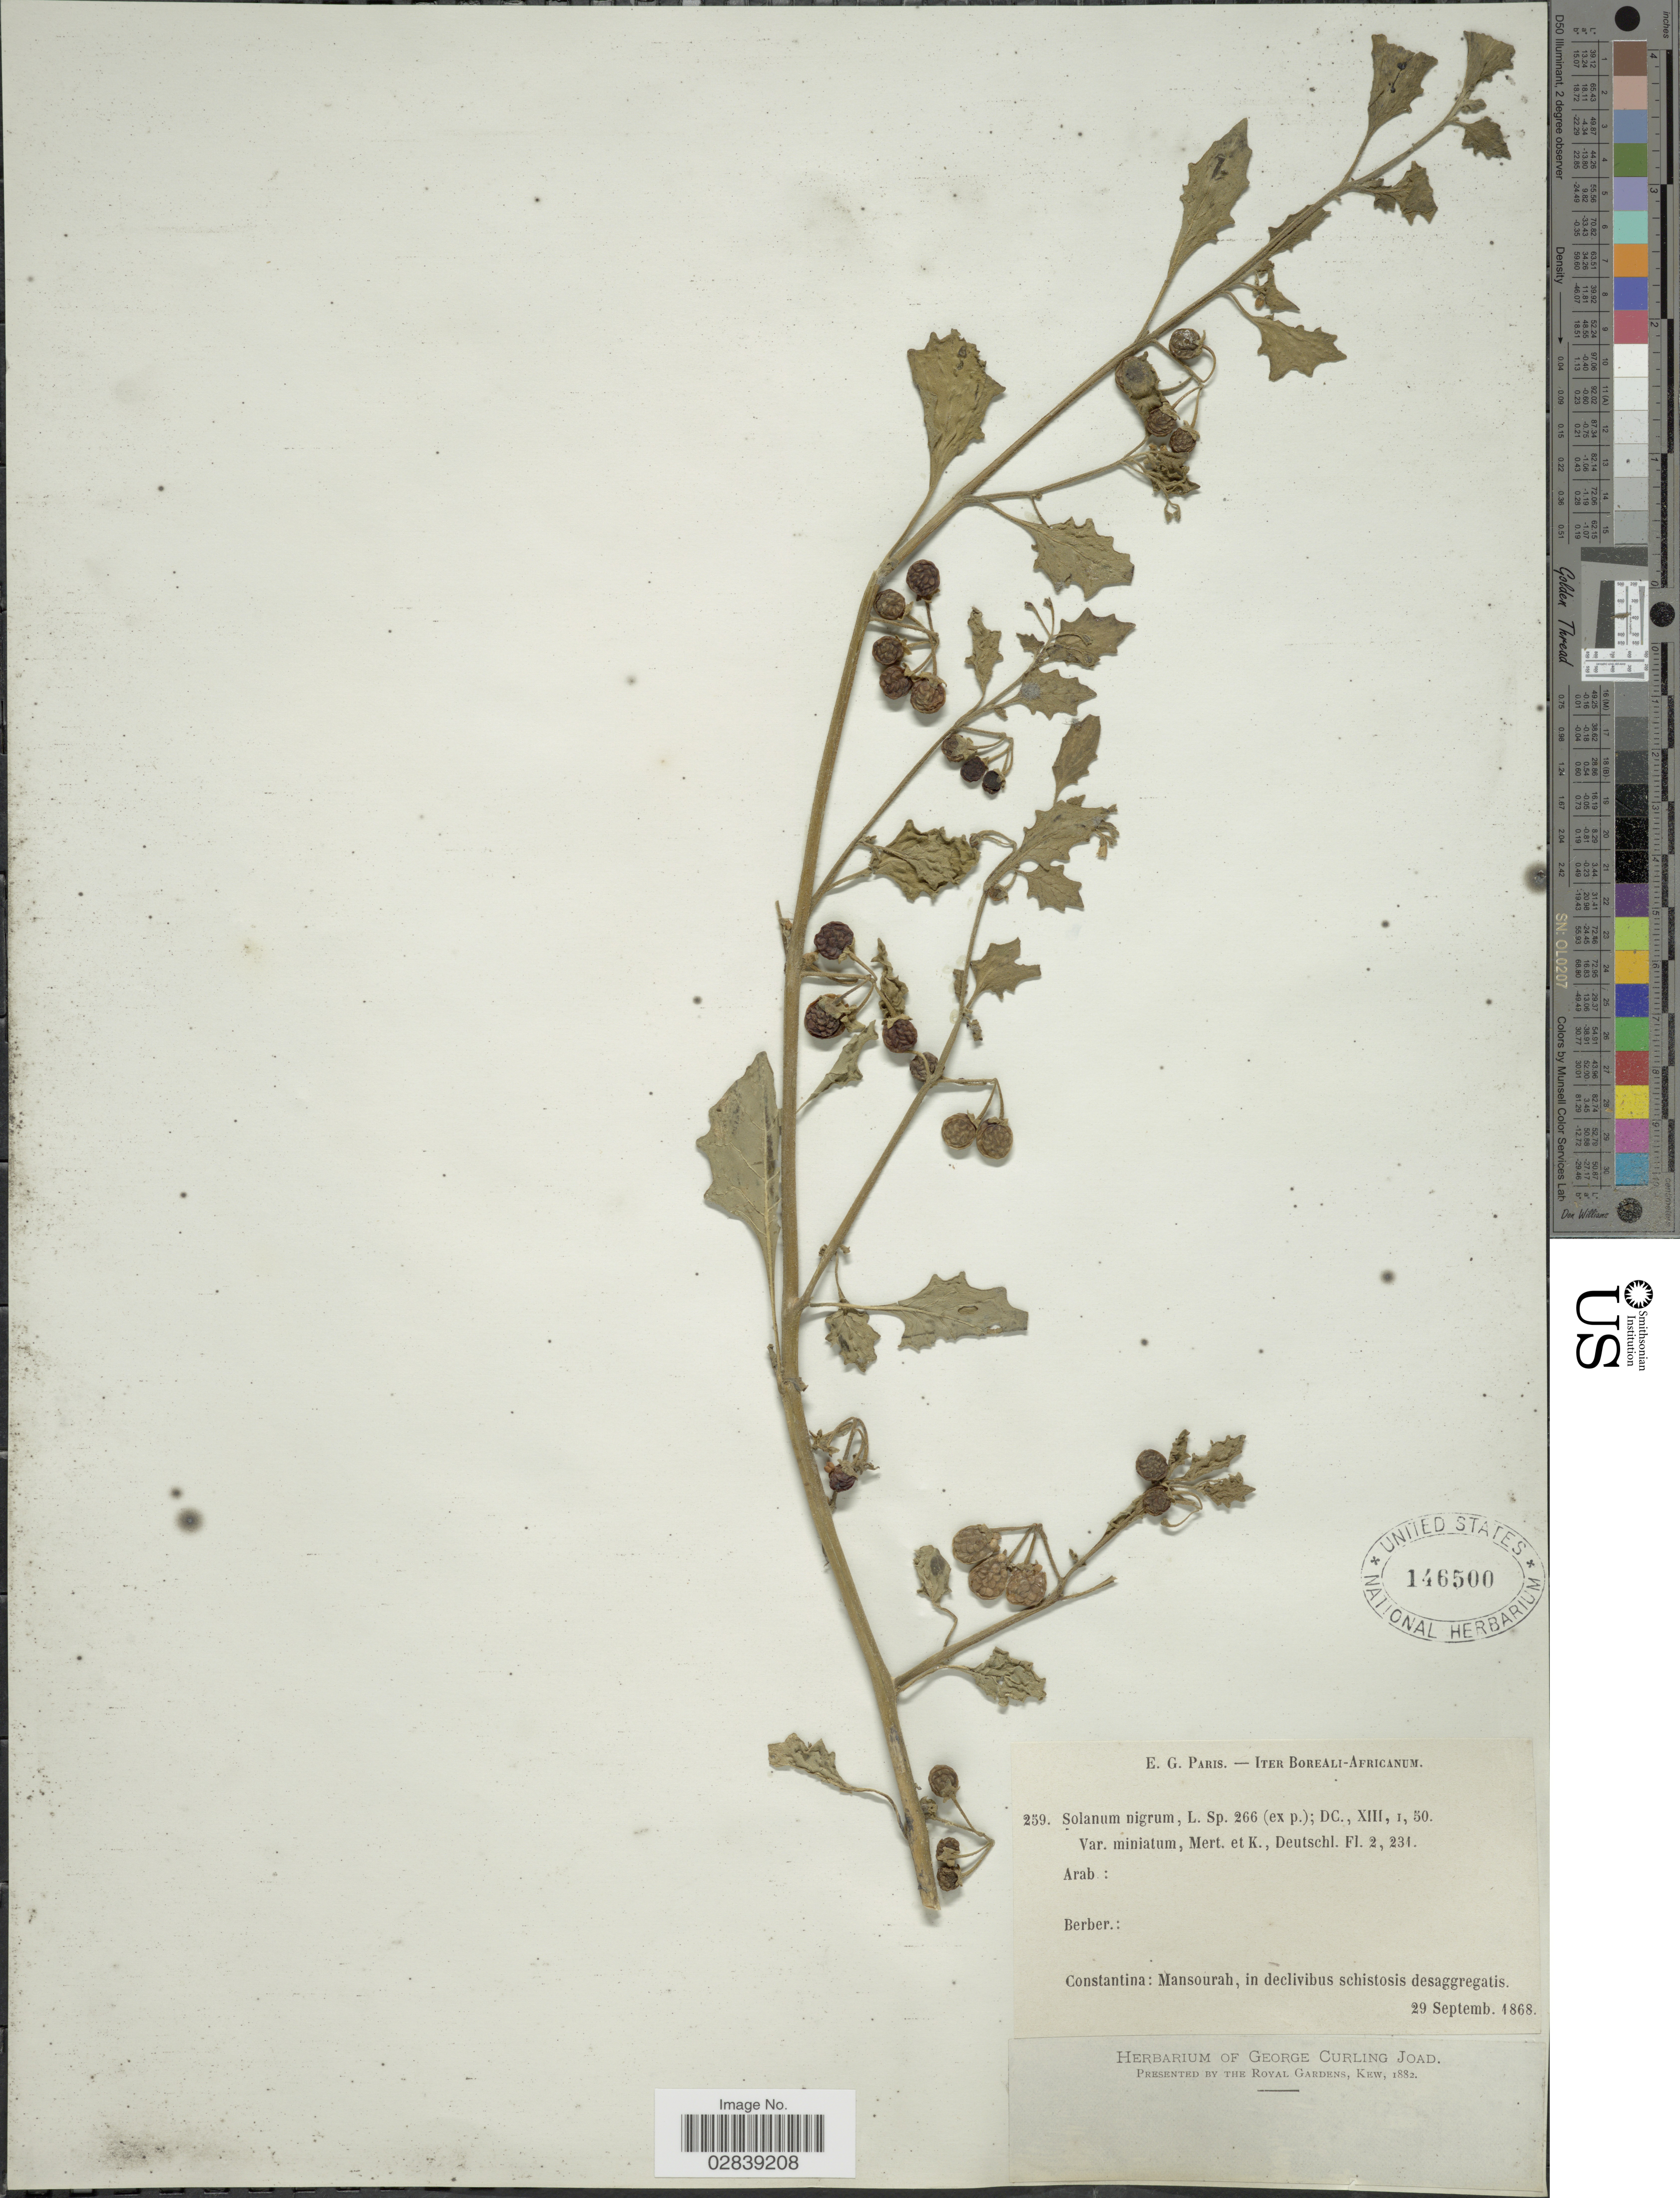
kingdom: Plantae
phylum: Tracheophyta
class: Magnoliopsida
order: Solanales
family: Solanaceae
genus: Solanum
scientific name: Solanum nigrum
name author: L.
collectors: Paris, E.G.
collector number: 259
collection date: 1868-09-29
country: Algeria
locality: Iter Boreali-Africanum. Constantina: Mansourah, in declivibus schistosis desaggregatis.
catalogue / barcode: US 146500